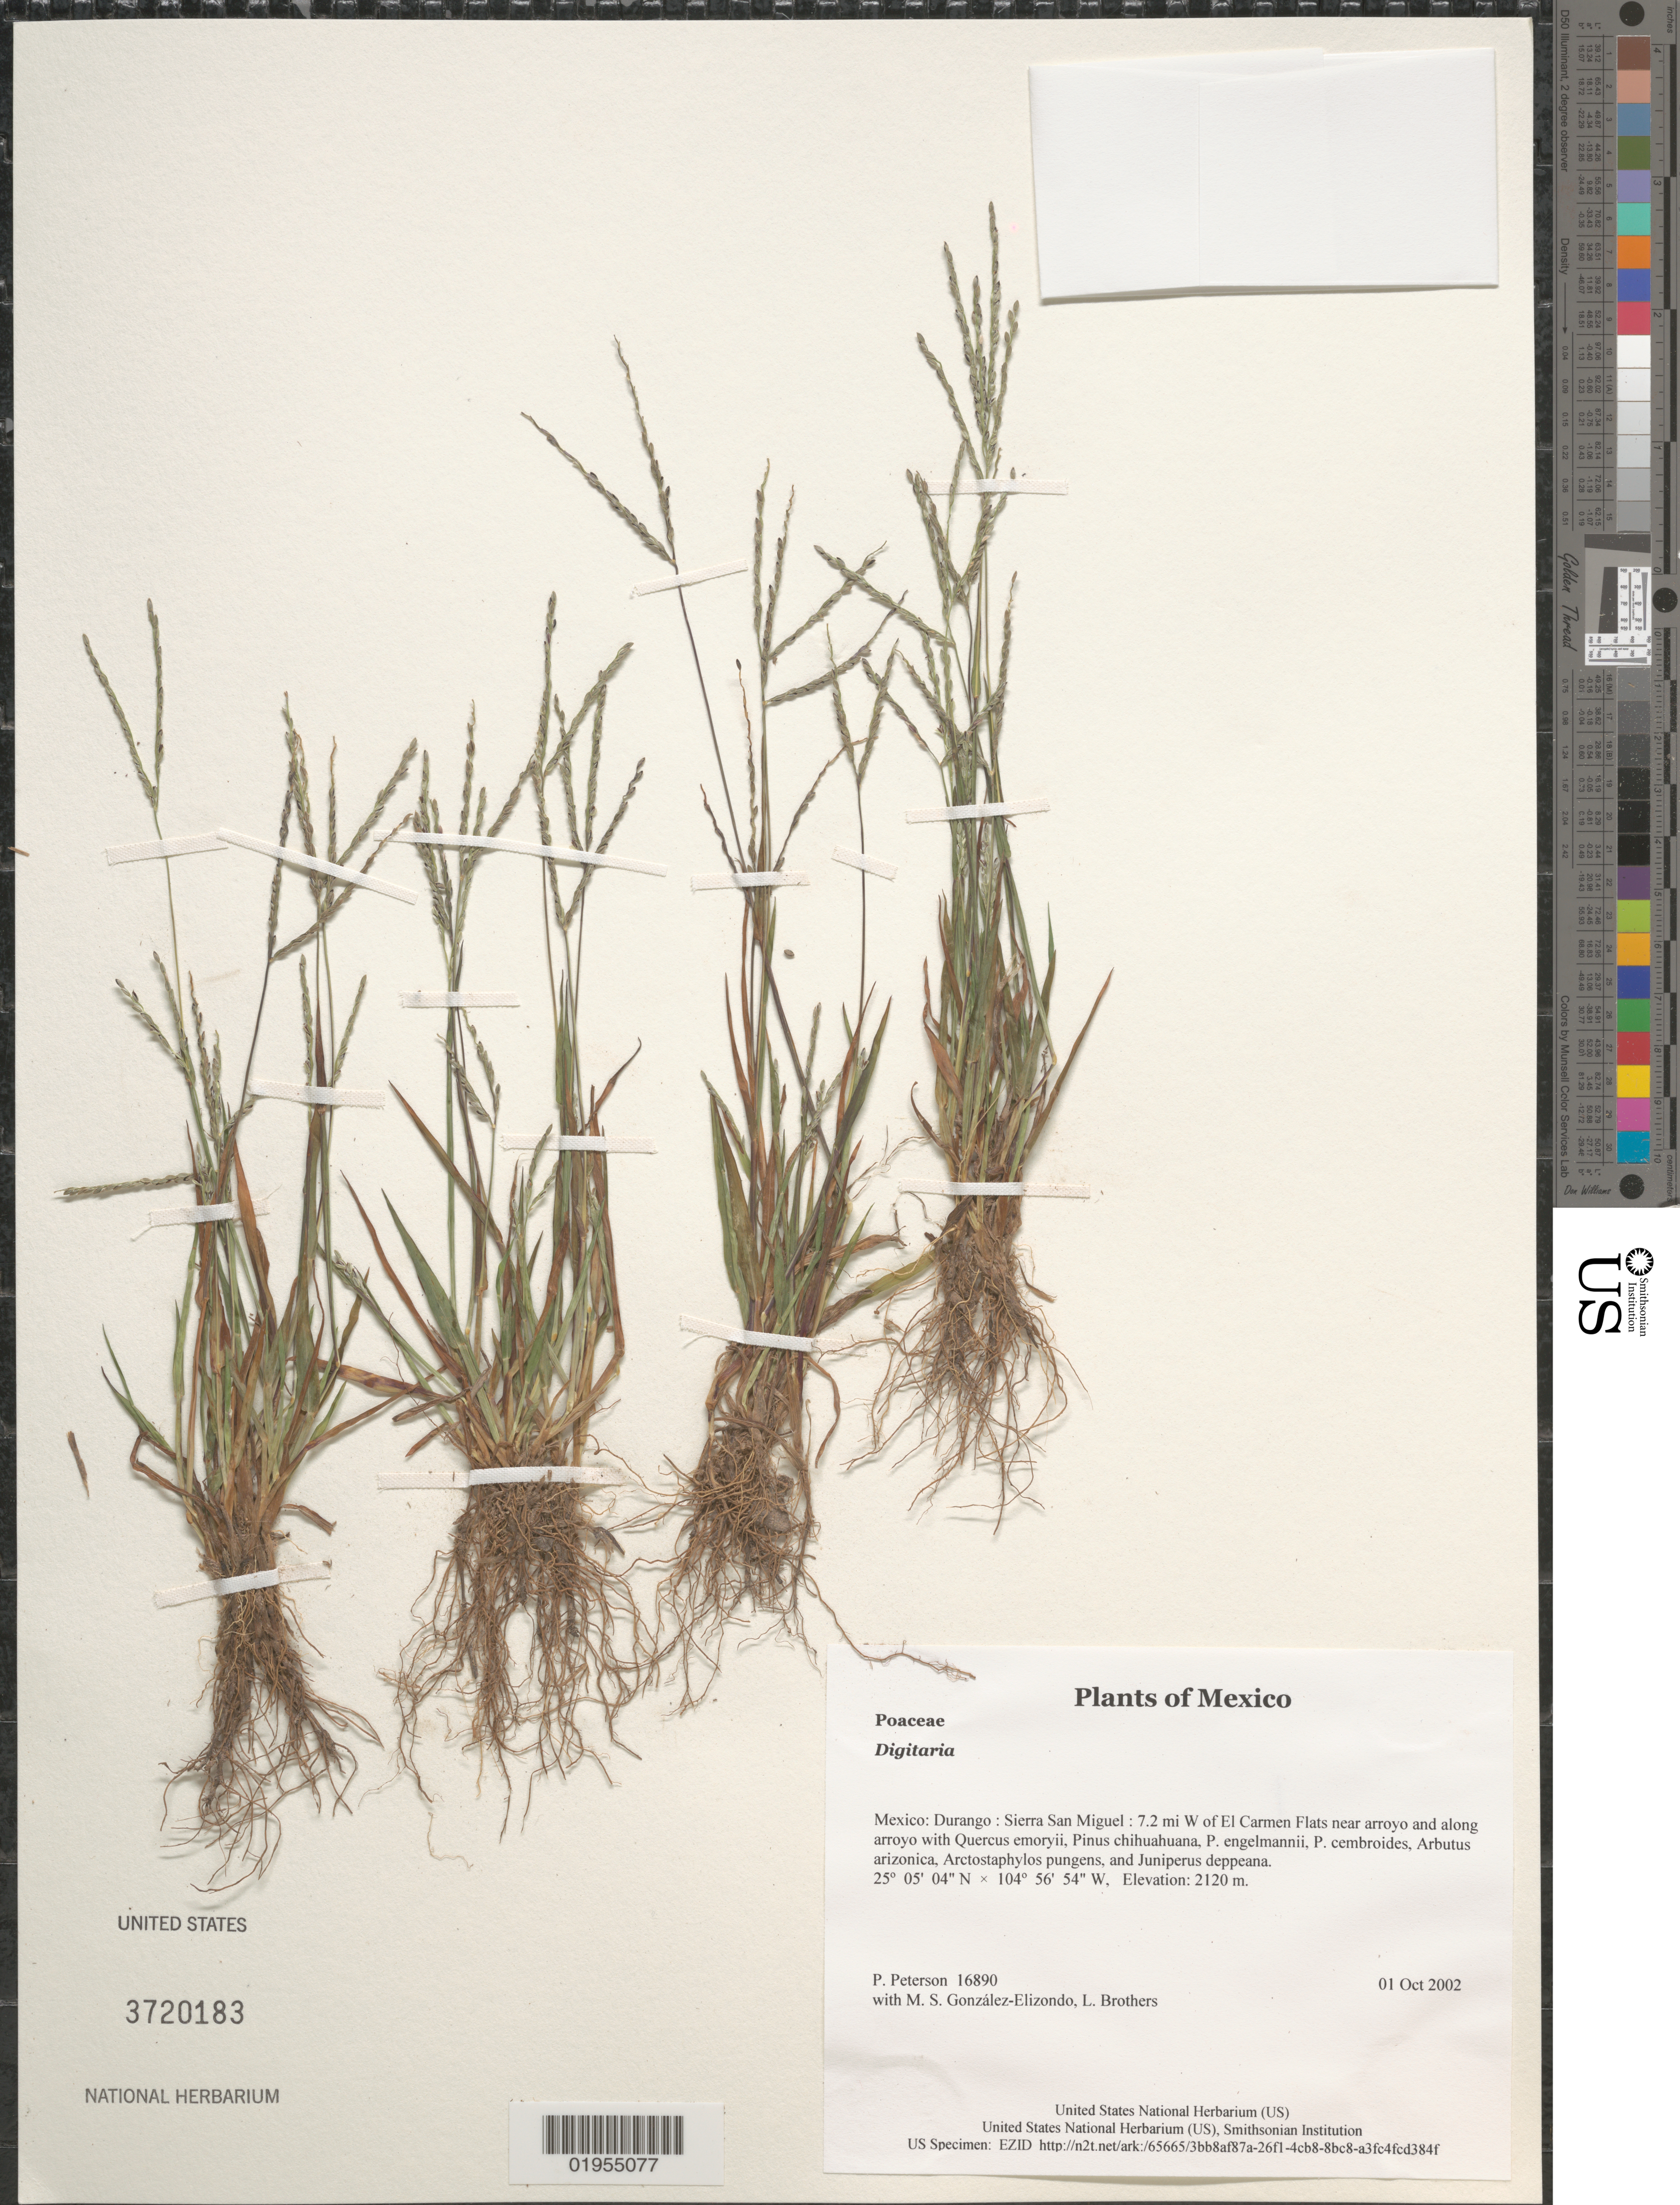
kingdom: Plantae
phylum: Tracheophyta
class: Liliopsida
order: Poales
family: Poaceae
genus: Digitaria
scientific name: Digitaria sp.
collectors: P. M. Peterson, M. S. González-Elizondo & L. E. Brothers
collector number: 16890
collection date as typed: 01 Oct 2002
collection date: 2002-10-01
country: Mexico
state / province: Durango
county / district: Sierra San Miguel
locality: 7.2 mi W of El Carmen Flats near arroyo and along arroyo with Quercus emoryii, Pinus chihuahuana, P. engelmannii, P. cembroides, Arbutus arizonica, Arctostaphylos pungens, and Juniperus deppeana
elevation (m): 2120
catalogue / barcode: US 3720183